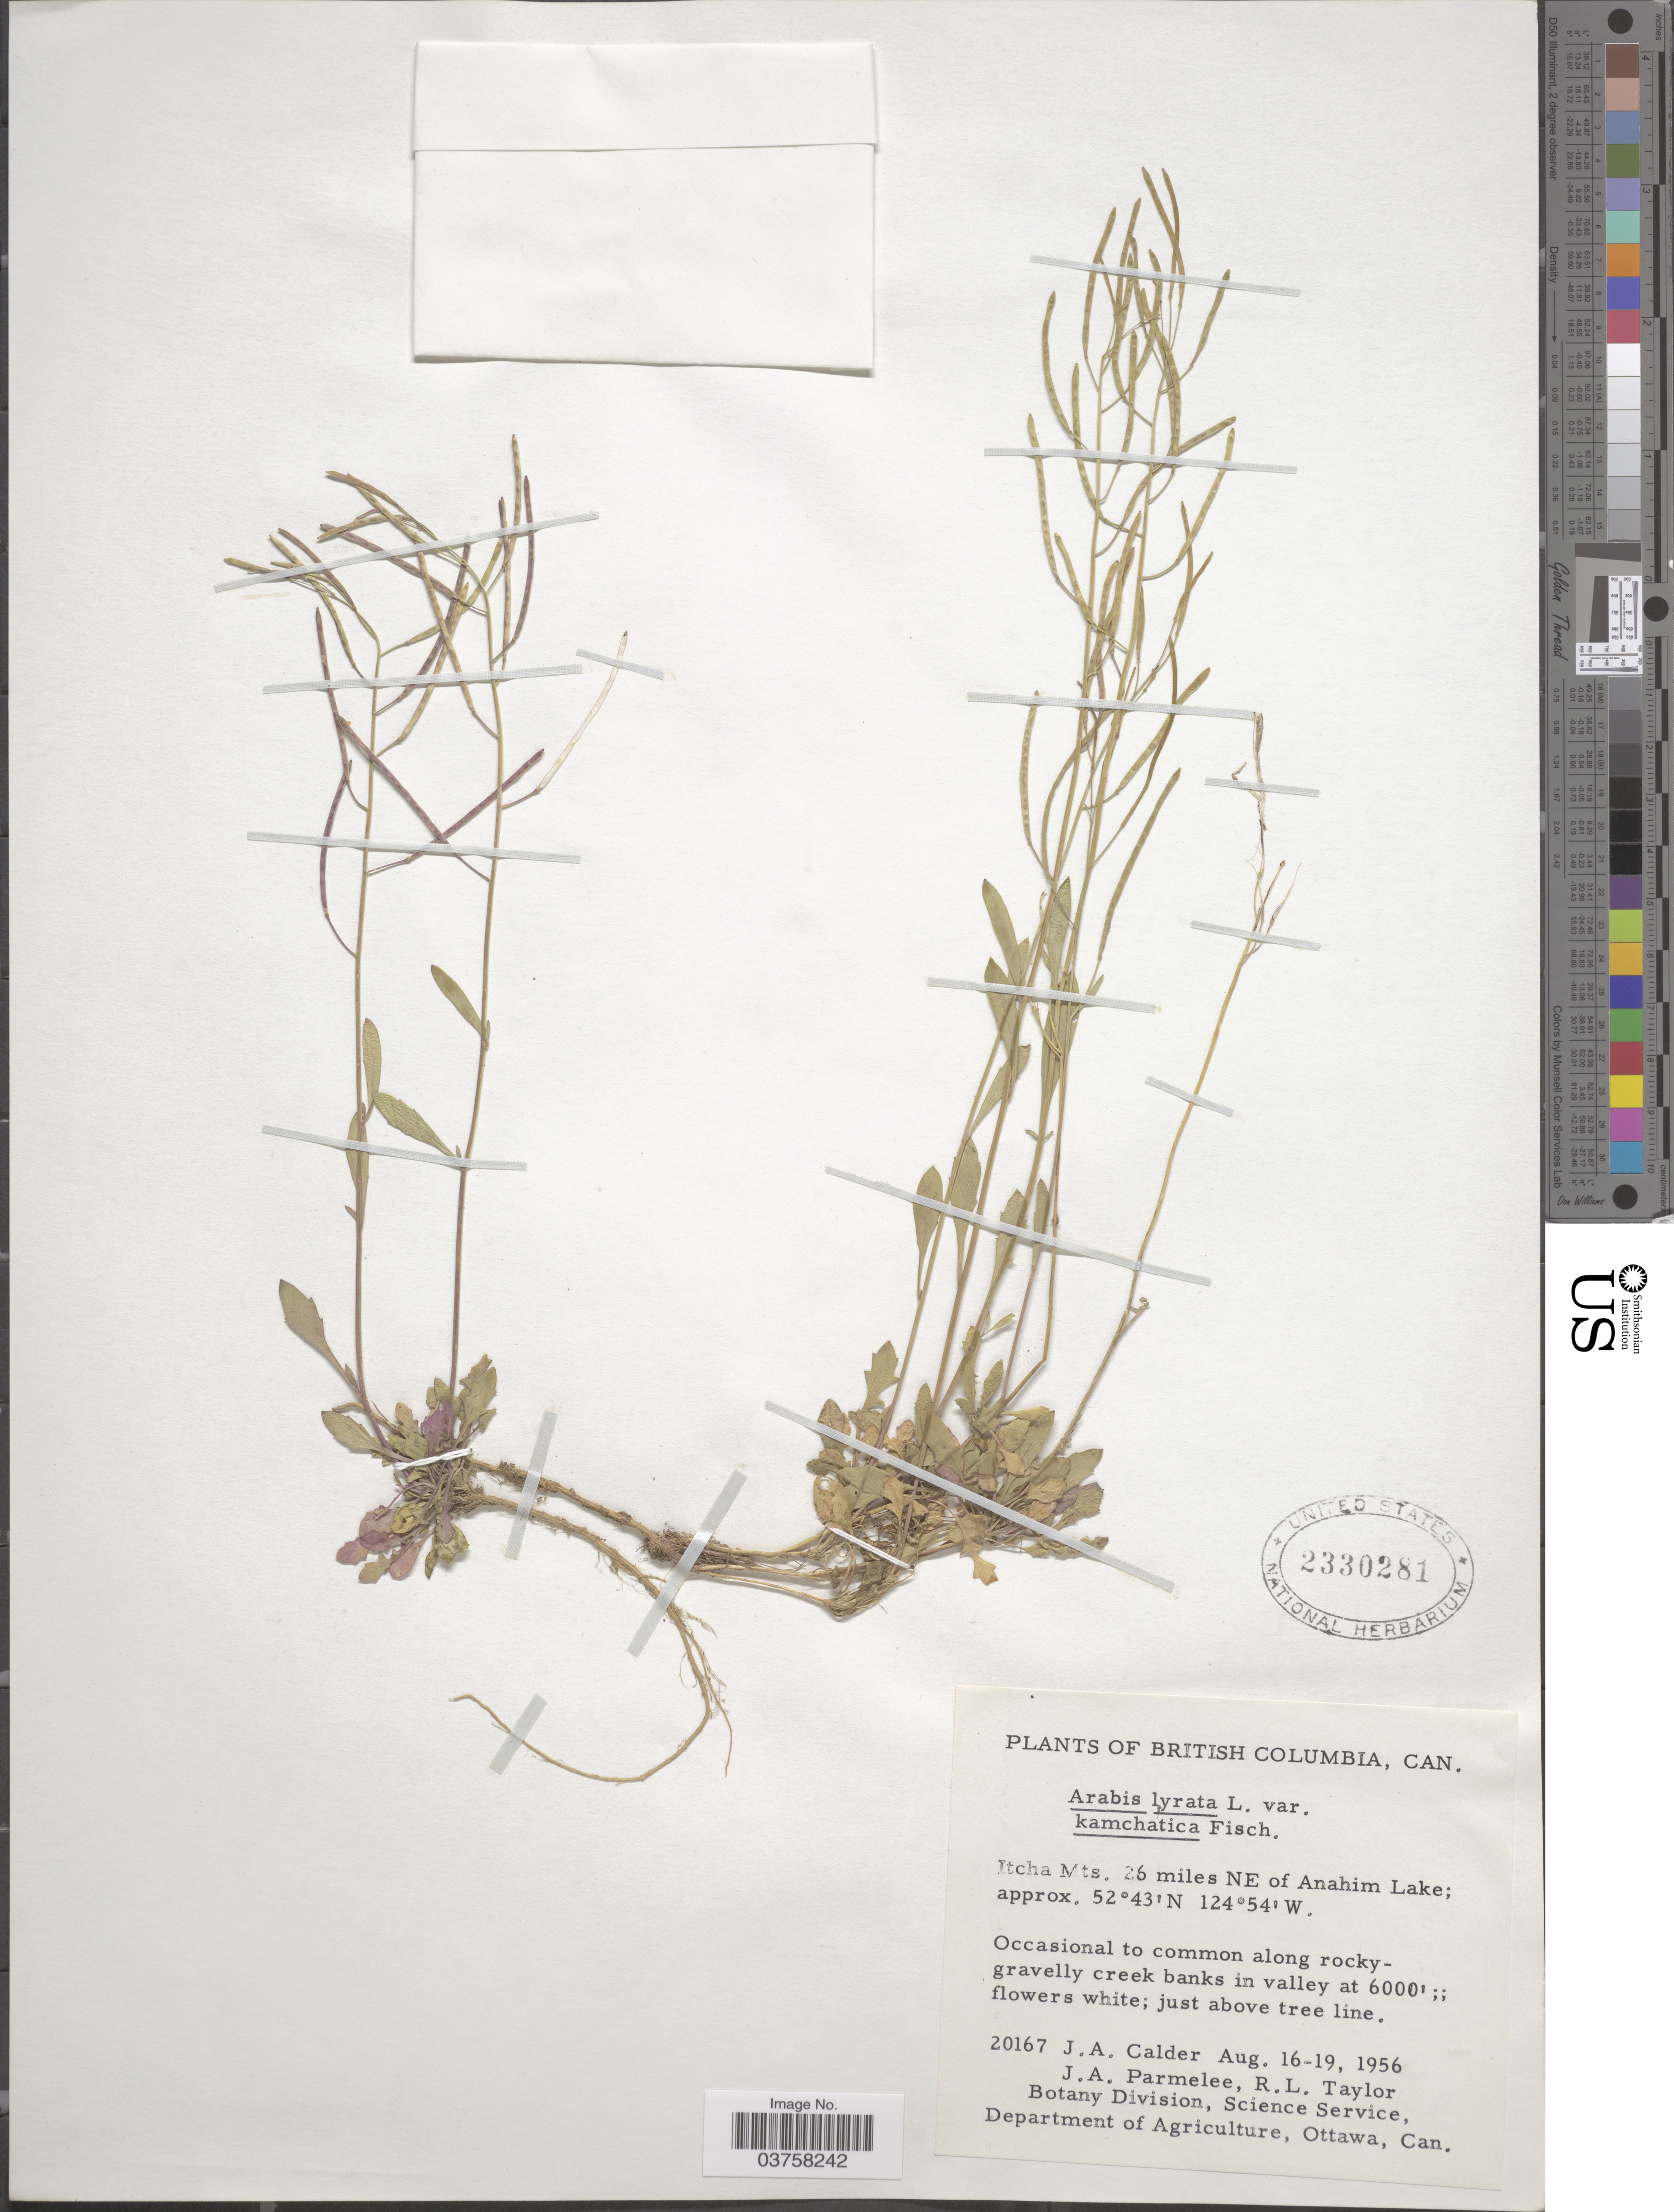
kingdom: Plantae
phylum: Tracheophyta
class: Magnoliopsida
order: Brassicales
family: Brassicaceae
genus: Arabidopsis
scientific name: Arabidopsis lyrata subsp. kamchatica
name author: (Fisch. ex DC.) O'Kane & Al-Shehbaz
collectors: J. A. Calder, J. A. Parmelee & R. Taylor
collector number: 20167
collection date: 1956-08-16/1956-08-19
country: Canada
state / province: British Columbia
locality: Itcha Mts, 26 miles NE of Anahim Lake. Along rocky-gravelly creek banks in valley.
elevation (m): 1829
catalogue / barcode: US 2330281